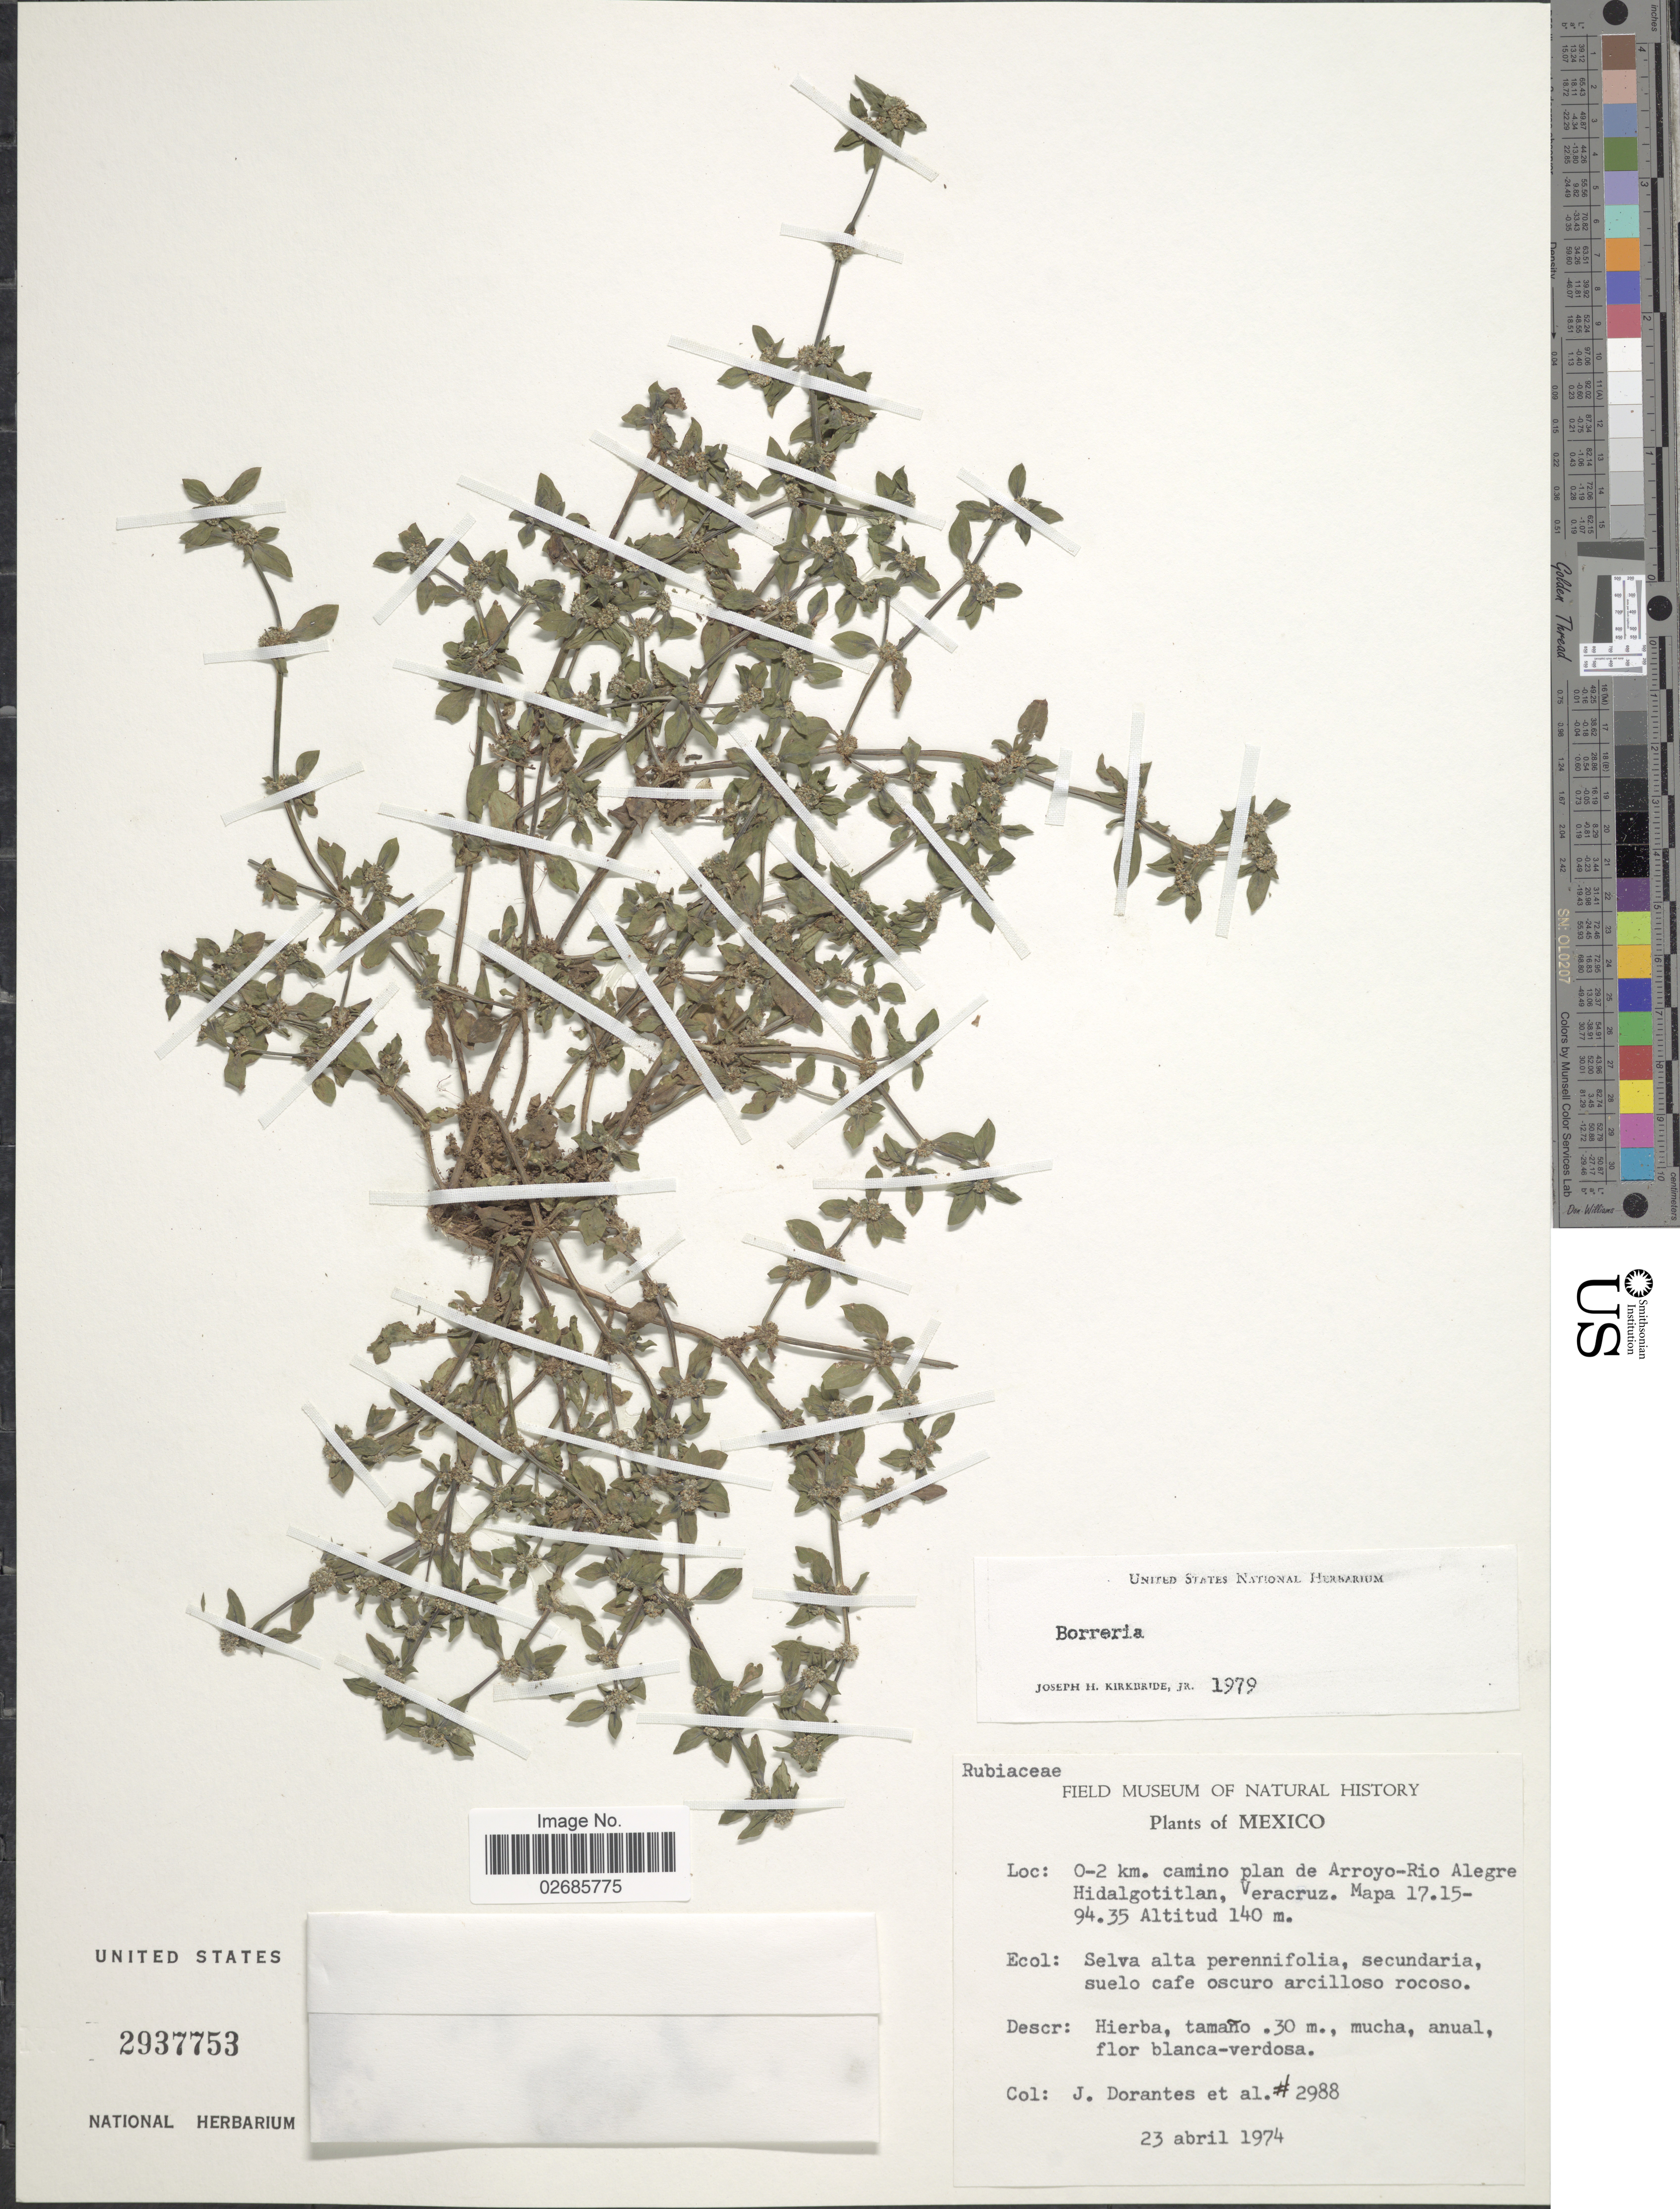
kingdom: Plantae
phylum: Tracheophyta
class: Magnoliopsida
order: Gentianales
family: Rubiaceae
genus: Borreria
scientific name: Borreria sp.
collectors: J. Dorantes & et al.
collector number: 2988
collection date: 1974-04-23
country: Mexico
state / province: Veracruz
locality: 0-2 km camino plan de Arroyo-Rio Alegre Hidalgotitlan, Veracruz. Mapa 17.15-94.34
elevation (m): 140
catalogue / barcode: US 2937753